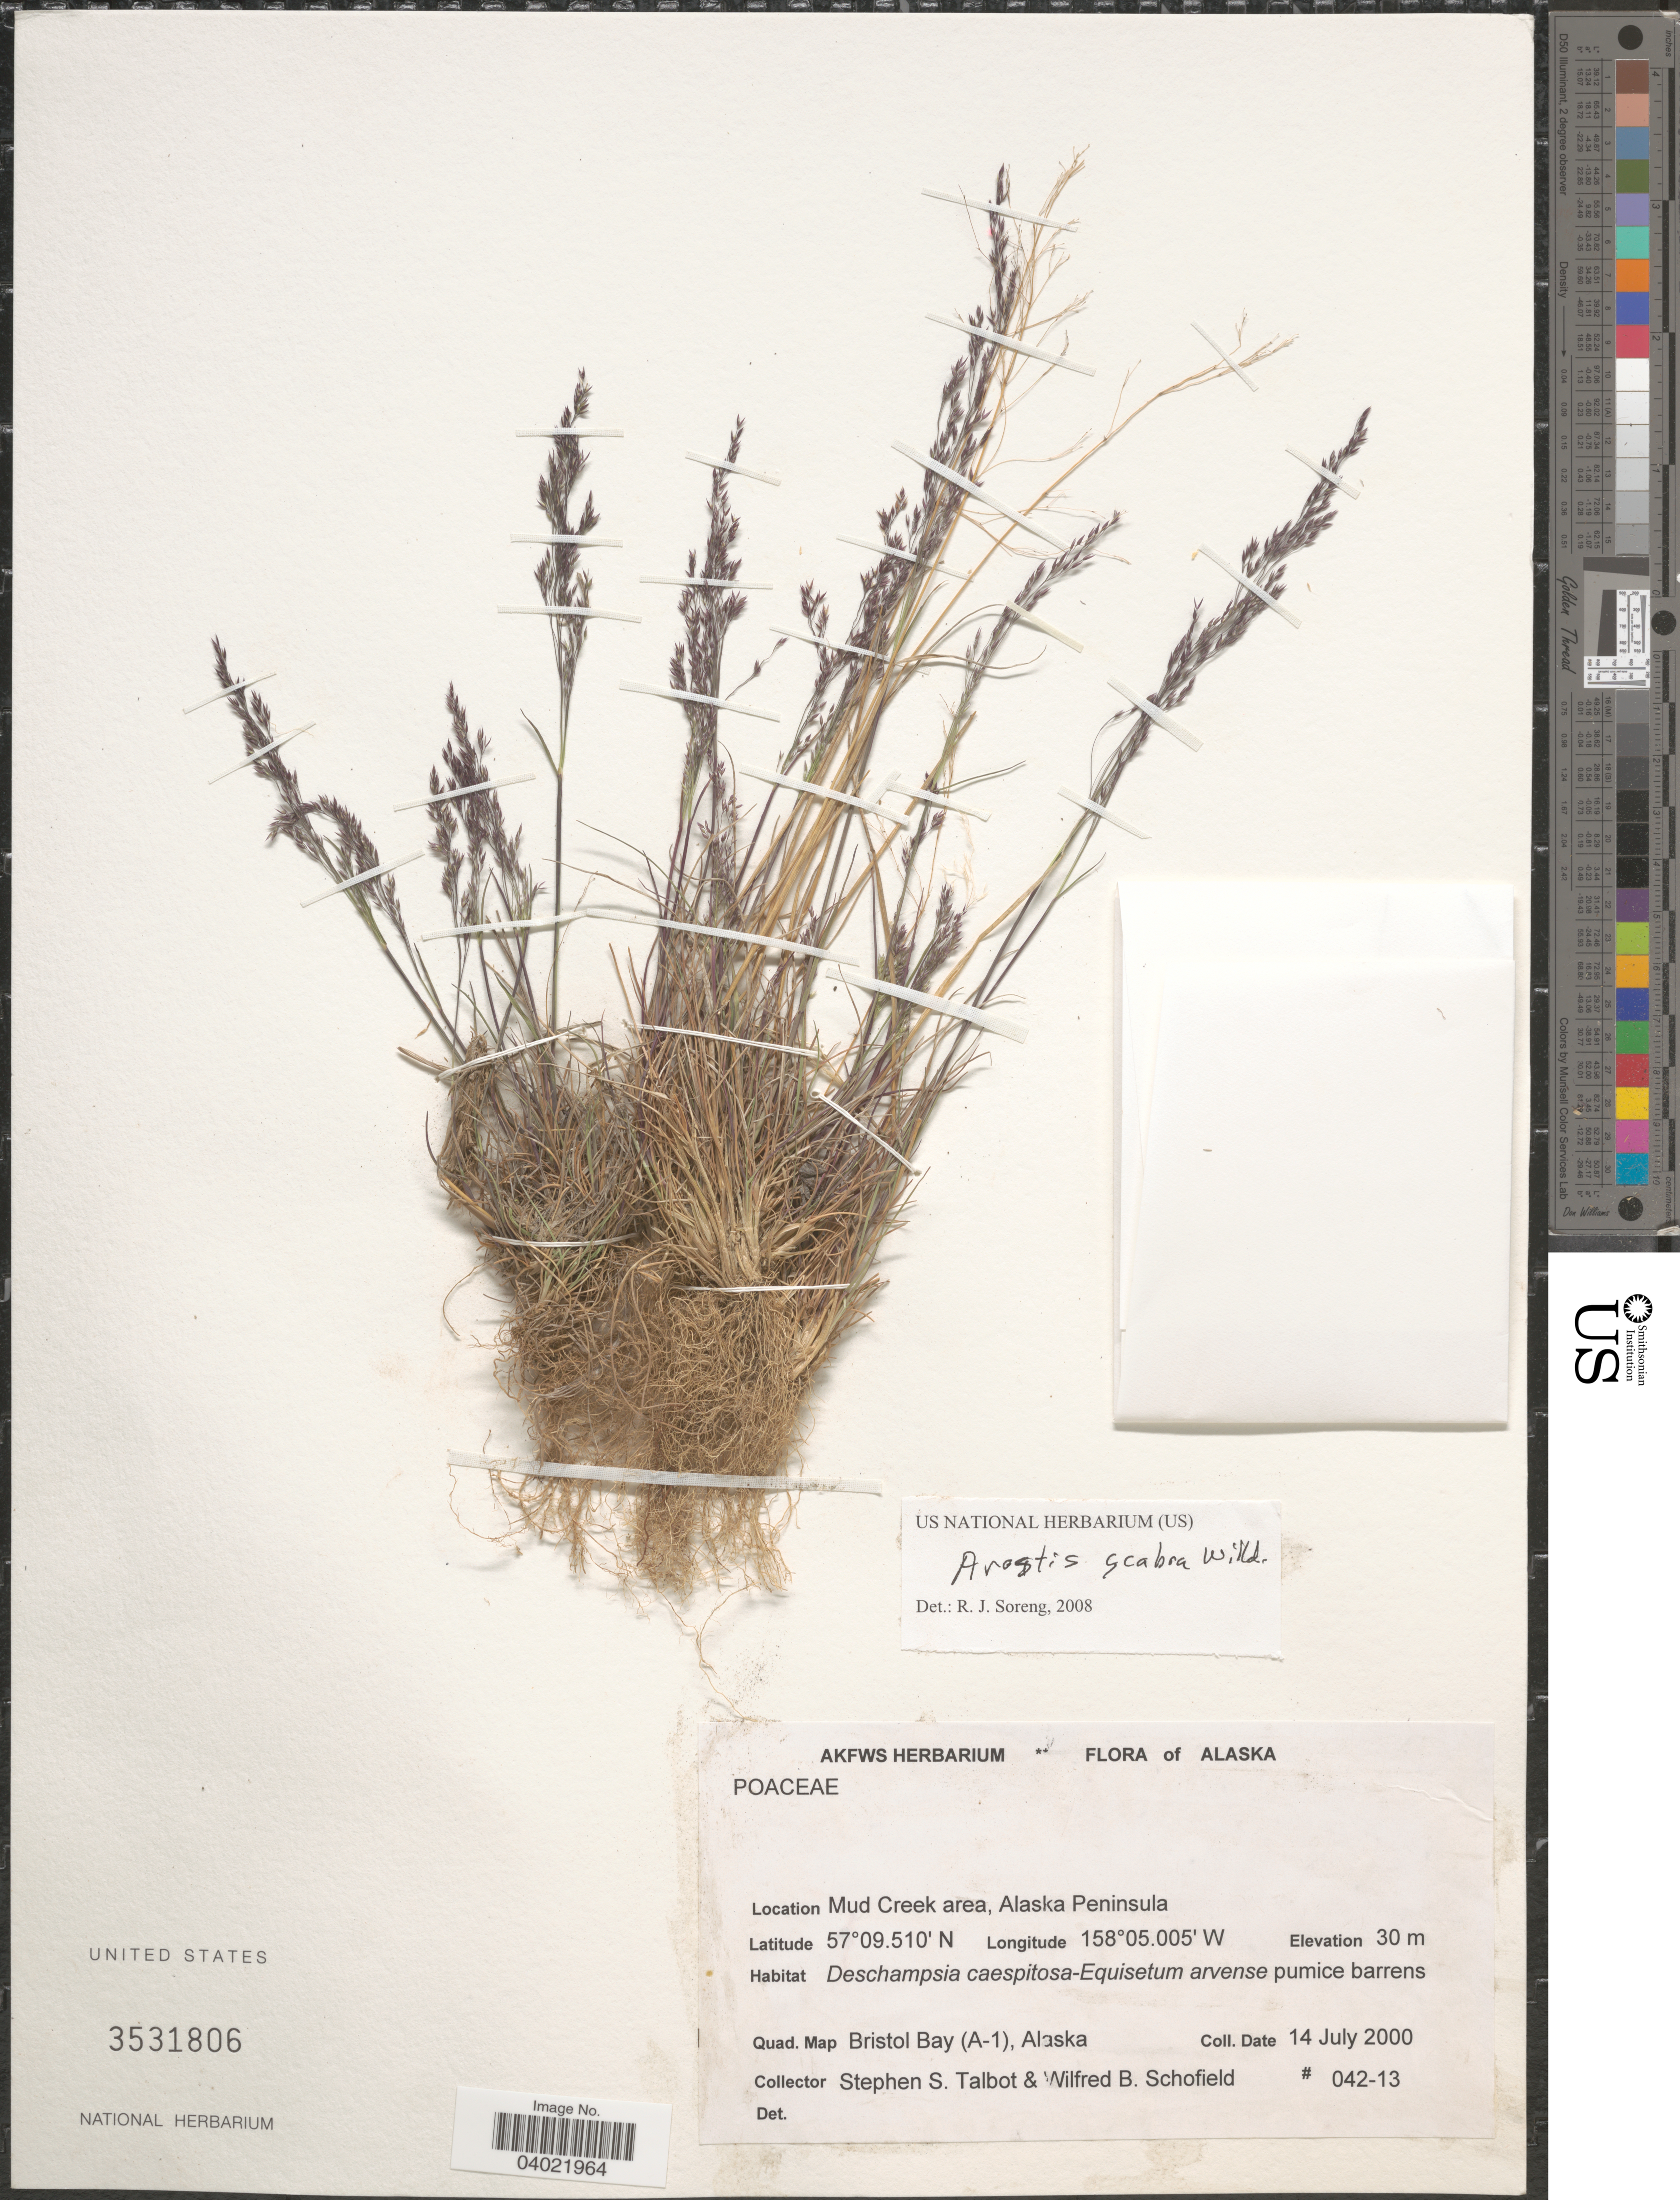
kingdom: Plantae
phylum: Tracheophyta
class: Liliopsida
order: Poales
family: Poaceae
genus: Agrostis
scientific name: Agrostis scabra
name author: Willd.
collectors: S. S. Talbot & W. Schofield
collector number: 042-13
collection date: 2000-07-14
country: United States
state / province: Alaska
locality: Mud Creek area, Alaska Peninsula. Quad. Map Bristol Bay (A-1).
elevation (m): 30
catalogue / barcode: US 3531806